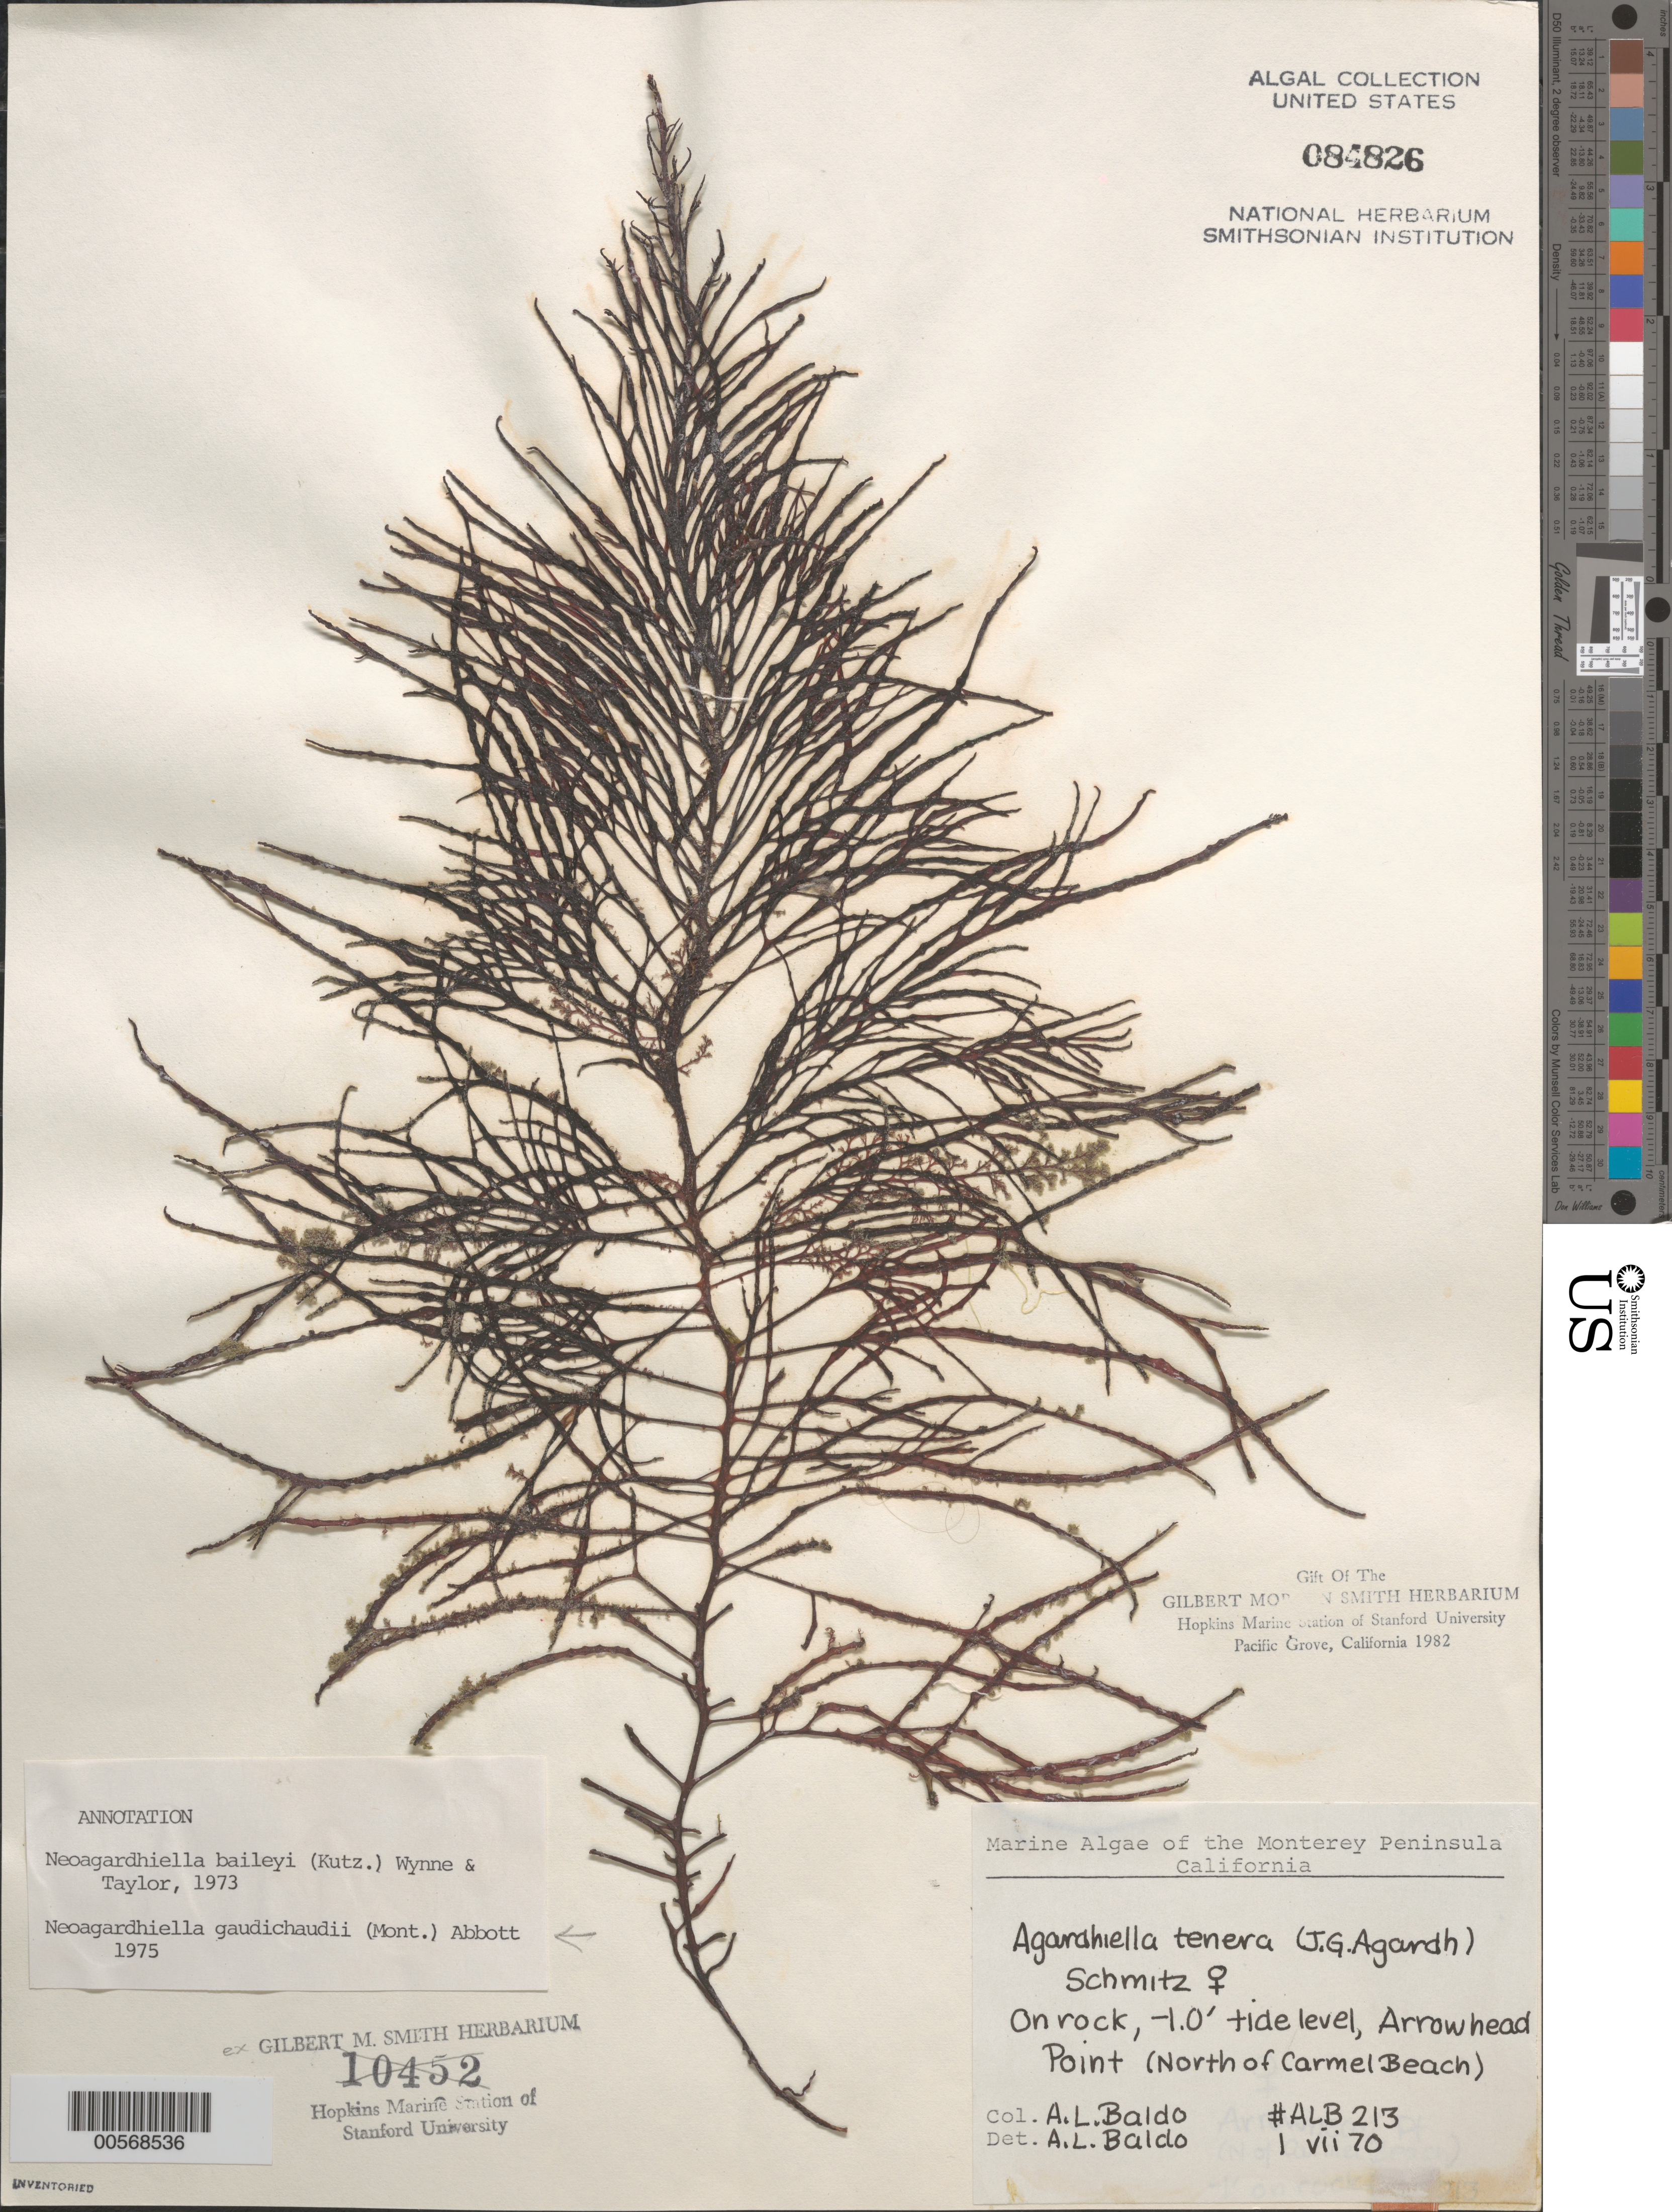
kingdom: Plantae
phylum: Rhodophyta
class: Florideophyceae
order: Gigartinales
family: Solieriaceae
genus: Sarcodiotheca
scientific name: Sarcodiotheca gaudichaudii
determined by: Algae name updating Project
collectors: A. Baldo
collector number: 213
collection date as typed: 01 Jul 1970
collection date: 1970-07-01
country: United States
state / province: California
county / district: Monterey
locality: Arrowhead Point, north of Carmel Beach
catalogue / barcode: US 84826